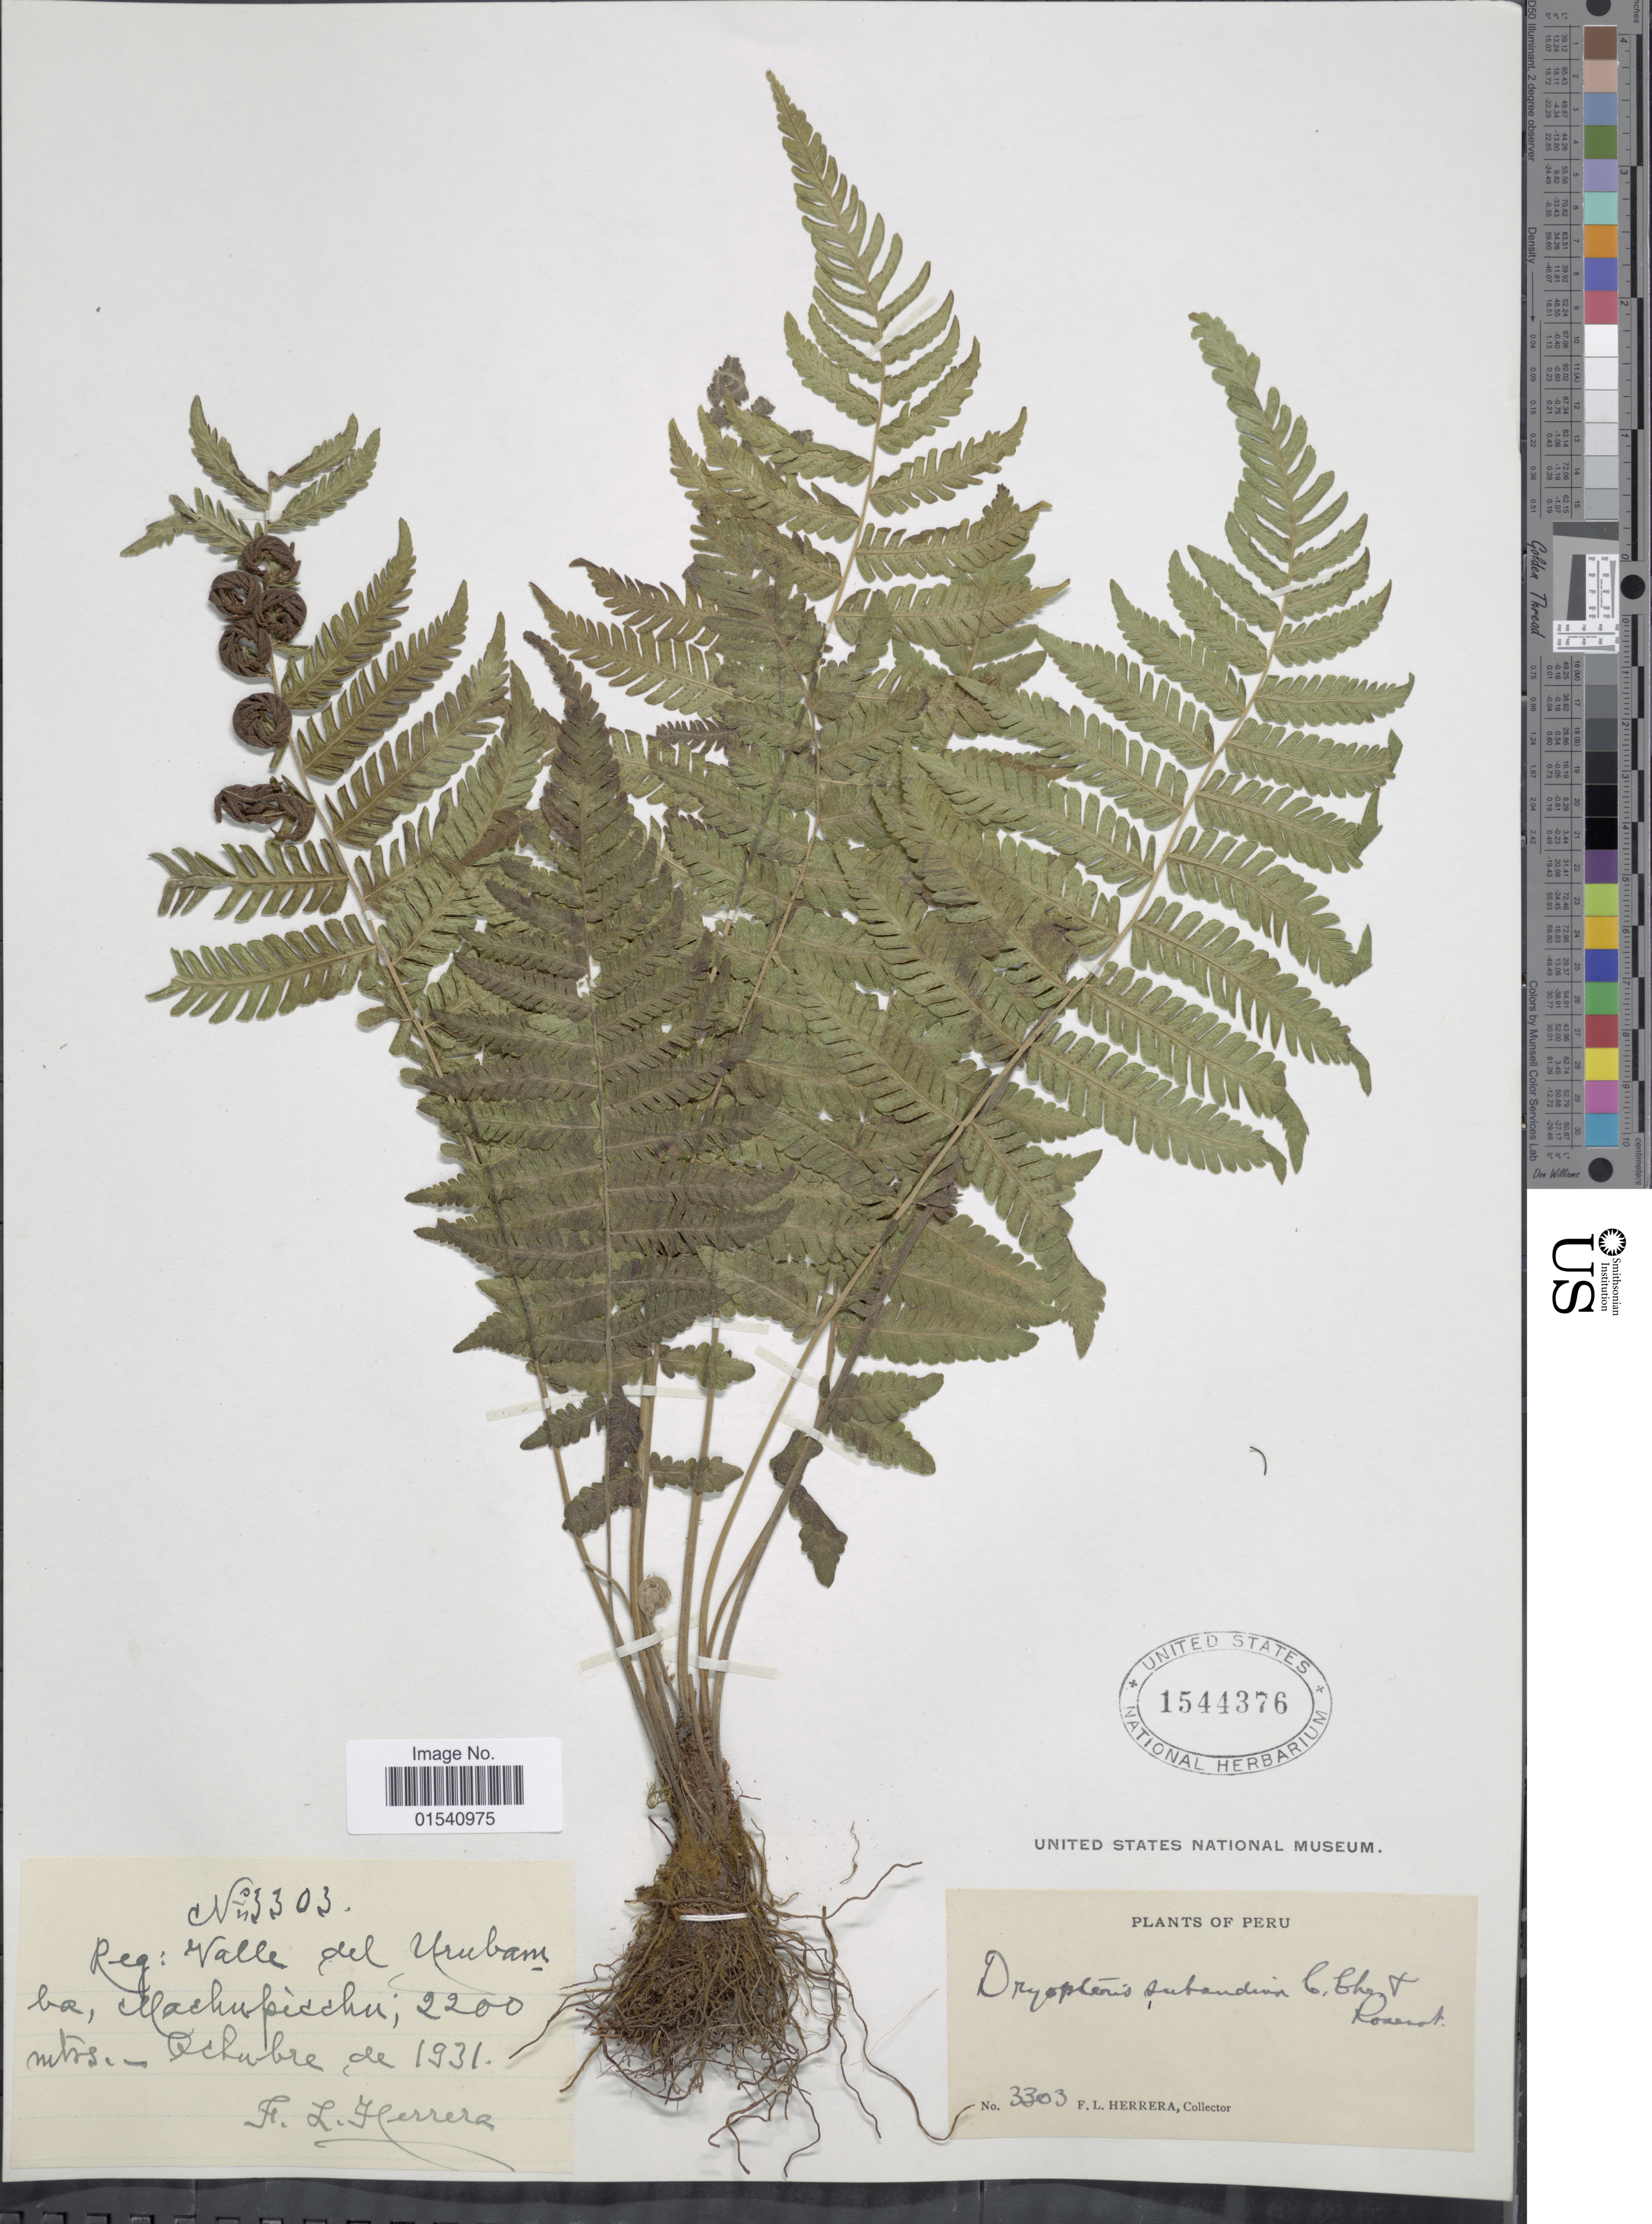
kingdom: Plantae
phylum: Tracheophyta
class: Polypodiopsida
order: Polypodiales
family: Thelypteridaceae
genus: Amauropelta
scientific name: Amauropelta rufa (Poir.) comb. nov., ined 2015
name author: (Poir.)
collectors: F. L. Herrera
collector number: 3303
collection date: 1931-10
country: Peru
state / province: Cusco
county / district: Urubamba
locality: Valle del Urubamba, Machu Picchu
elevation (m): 2200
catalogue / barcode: US 1544376